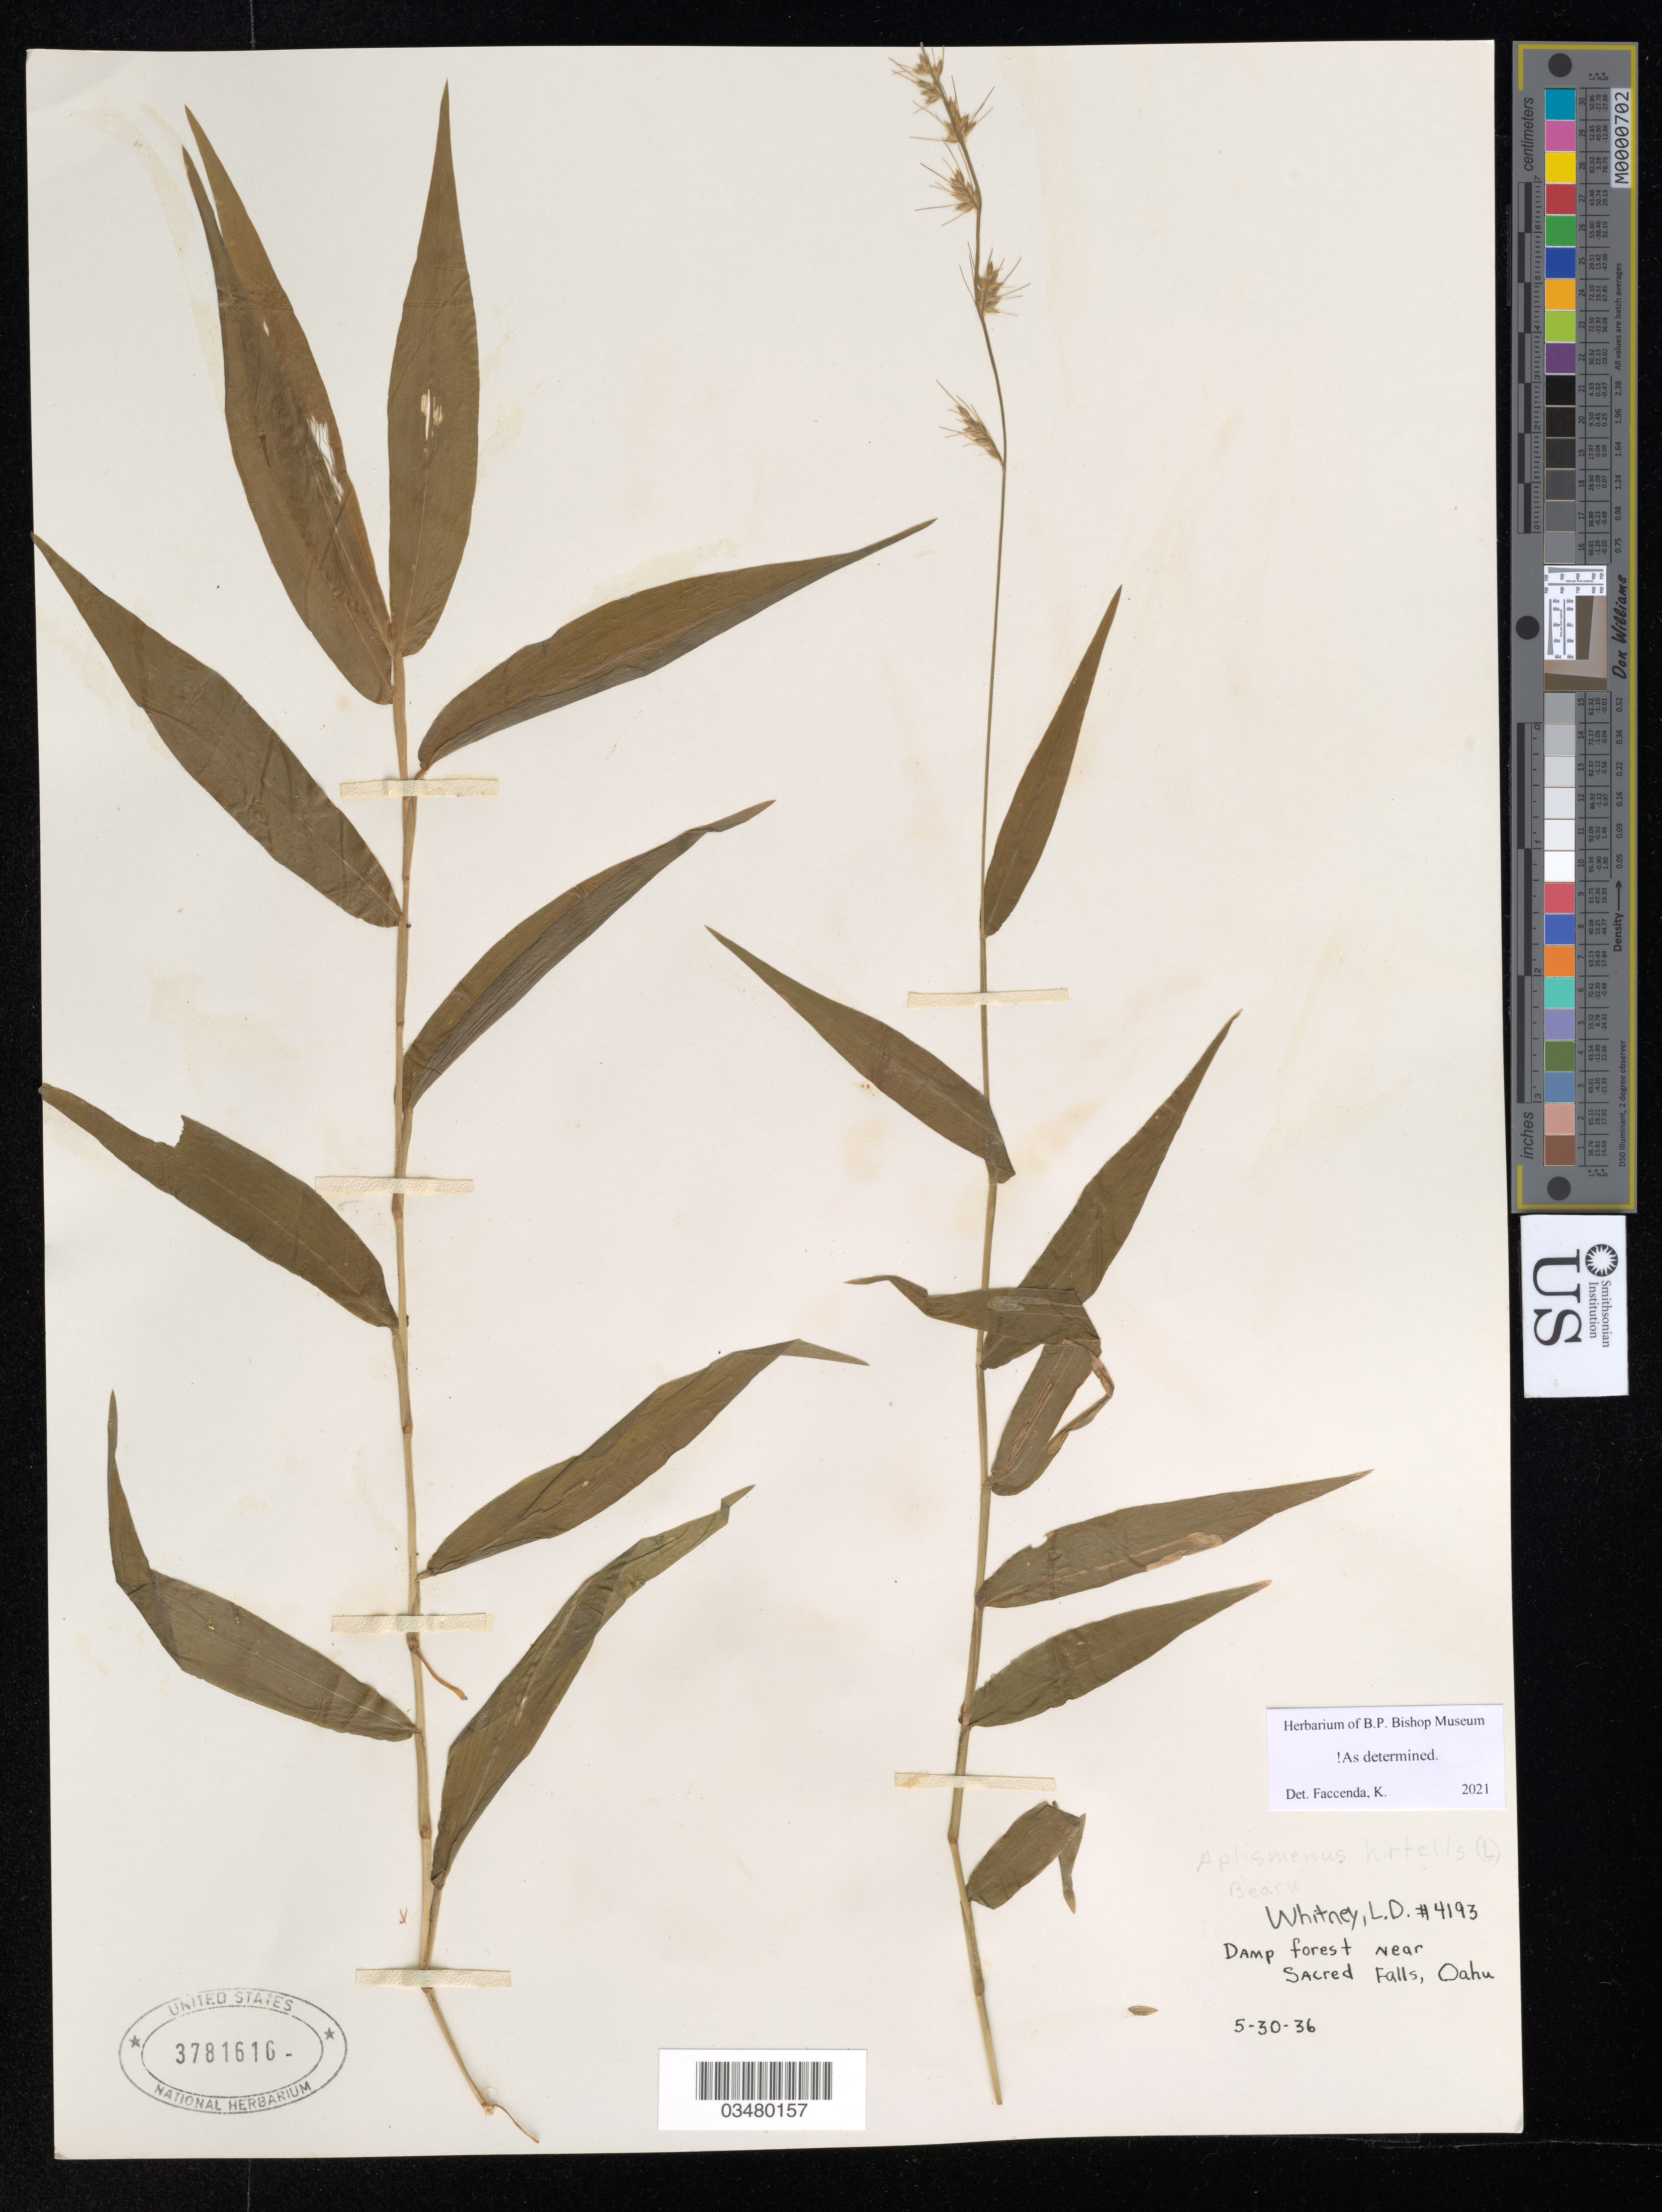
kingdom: Plantae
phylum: Tracheophyta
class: Liliopsida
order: Poales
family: Poaceae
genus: Oplismenus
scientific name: Oplismenus hirtellus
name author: (L.) P. Beauv.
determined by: Faccenda, K.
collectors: L. Whitney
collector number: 4193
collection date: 1936-05-30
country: United States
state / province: Hawaii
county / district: Honolulu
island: Oahu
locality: Near Sacred Falls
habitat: Damp forest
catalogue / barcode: US 3781616